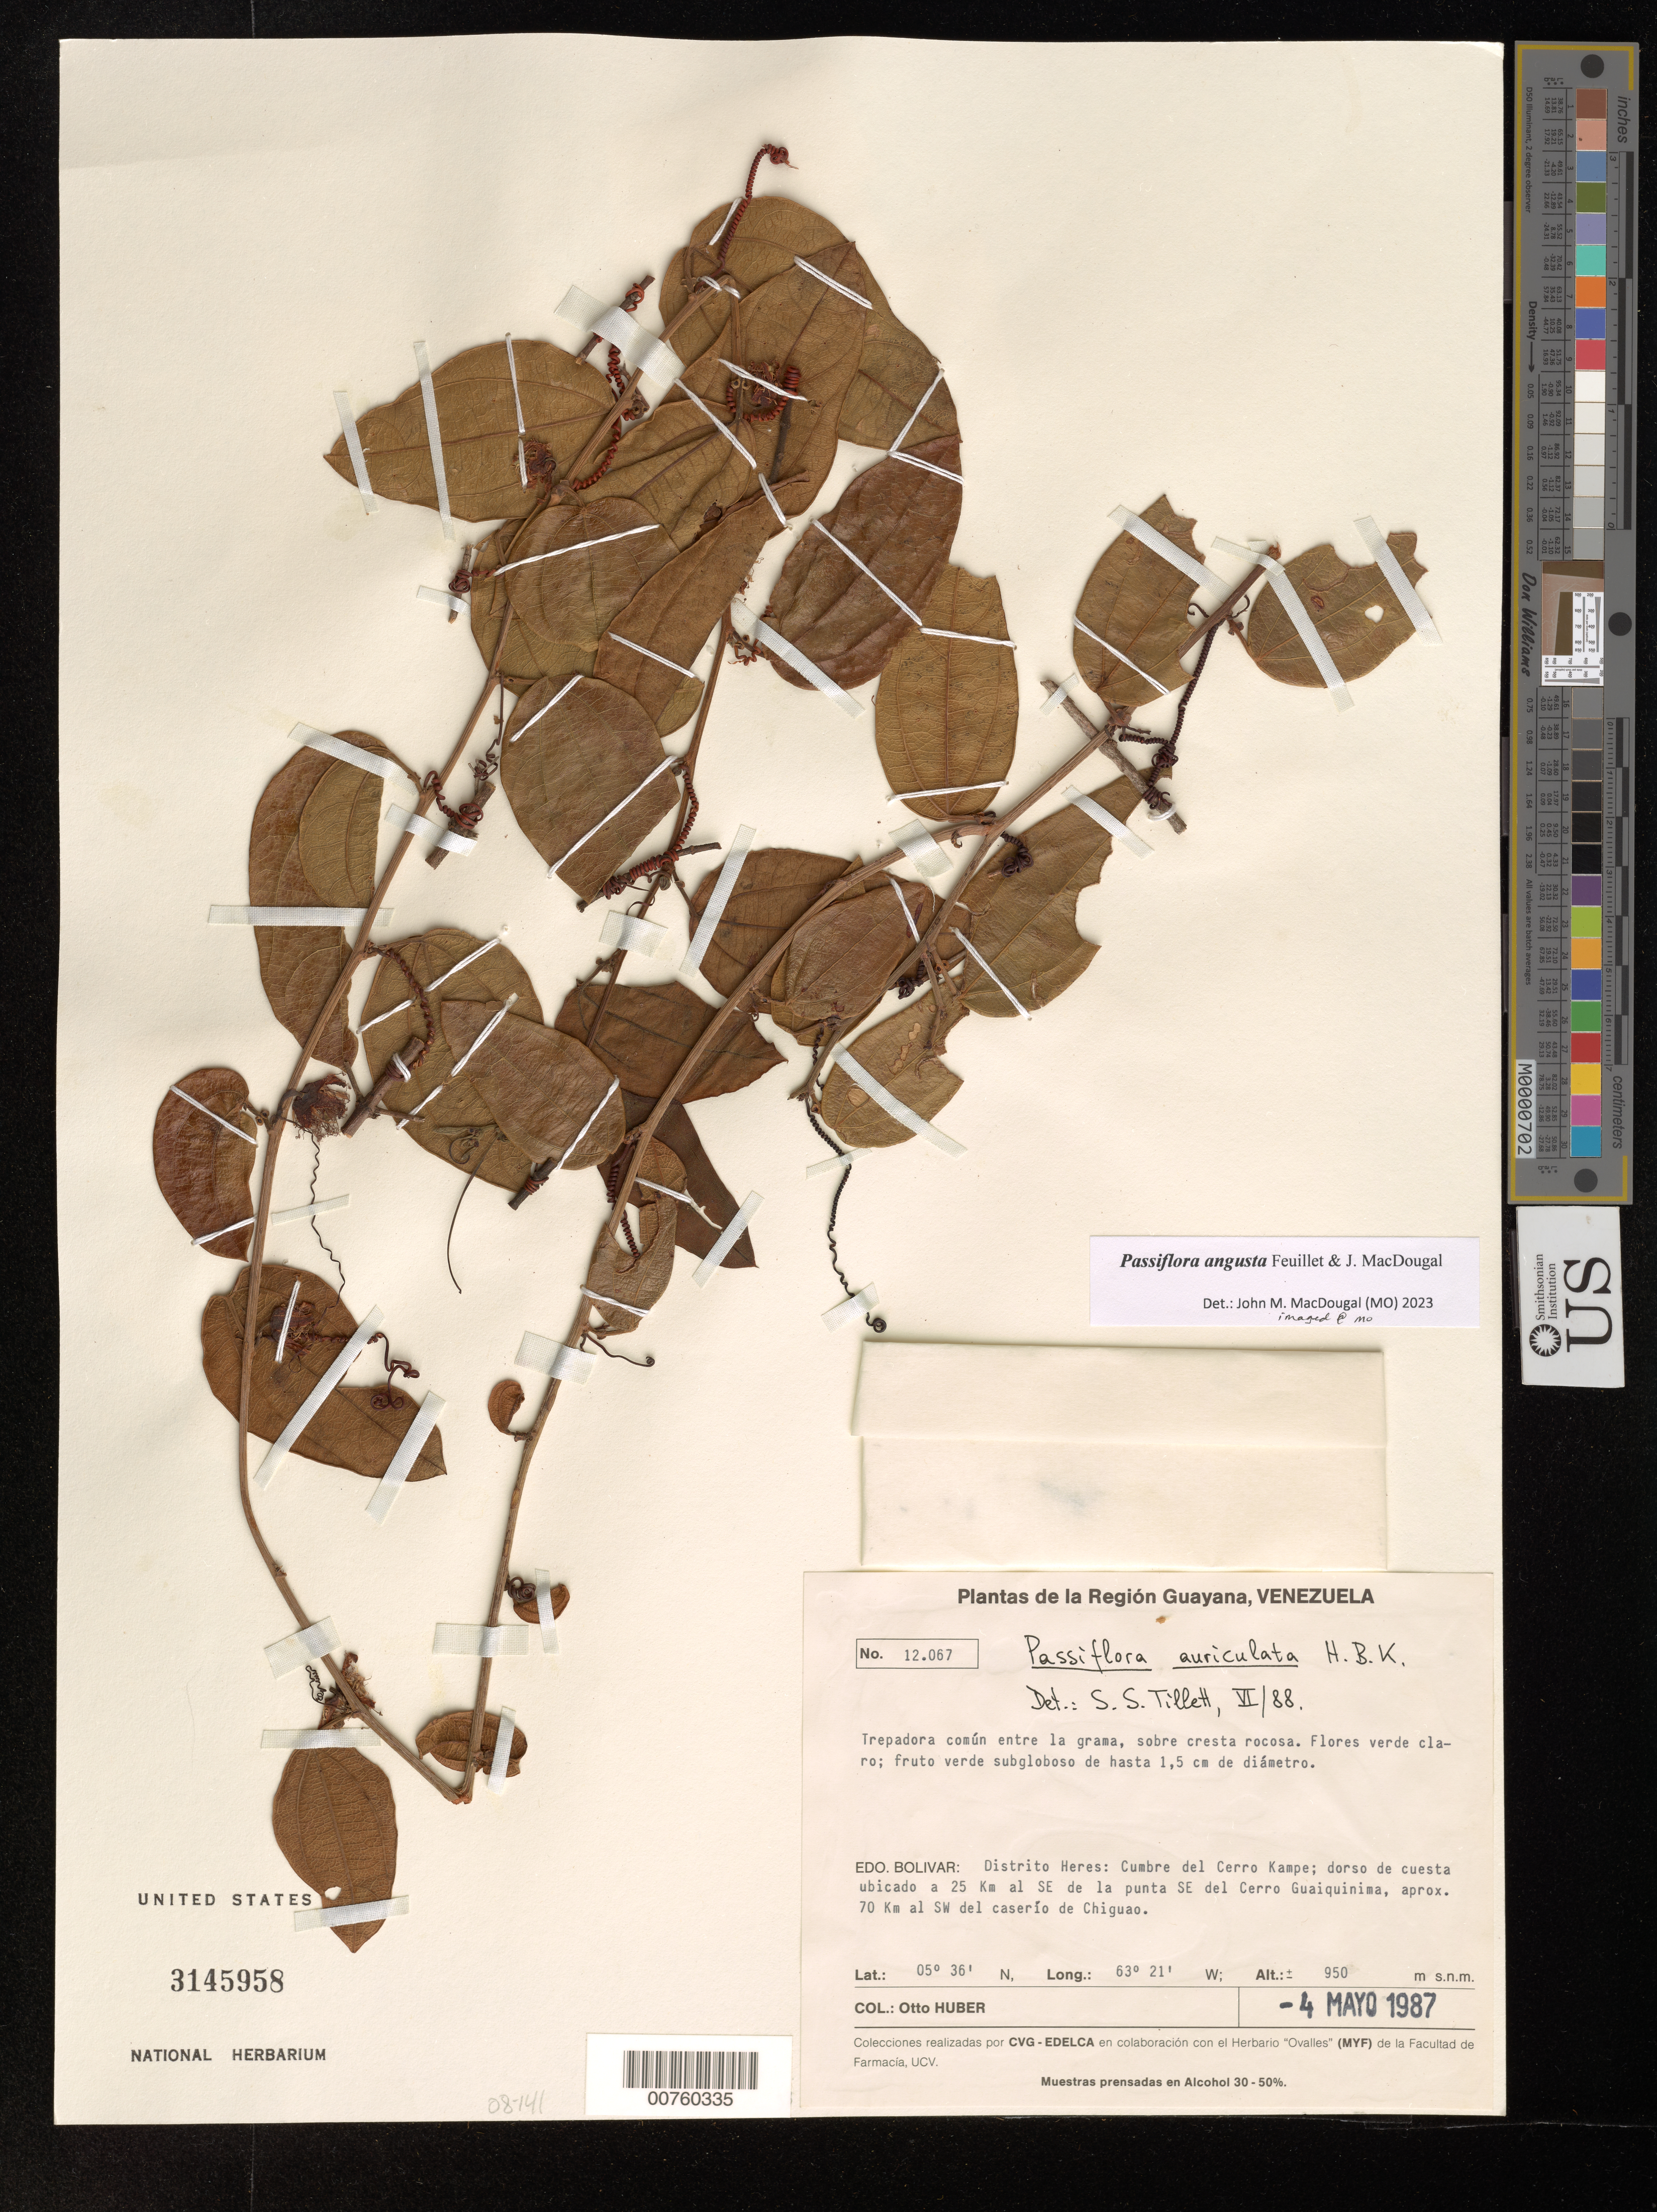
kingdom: Plantae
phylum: Tracheophyta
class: Magnoliopsida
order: Malpighiales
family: Passifloraceae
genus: Passiflora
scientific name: Passiflora angusta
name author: Feuillet & J.M. MacDougal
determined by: MacDougal, John M.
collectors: O. Huber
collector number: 12067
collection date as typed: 4-May-87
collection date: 1987-05-04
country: Venezuela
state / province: Bolívar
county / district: Heres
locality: Cerro Kampe, cumbre; 25 km al SE de la punta SE del Cerro Guaiquinima, aprox 70cm al SE del caserío de Chiguao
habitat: Entre la grama, sobre cresta rocosa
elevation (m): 950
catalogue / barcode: US 3145958